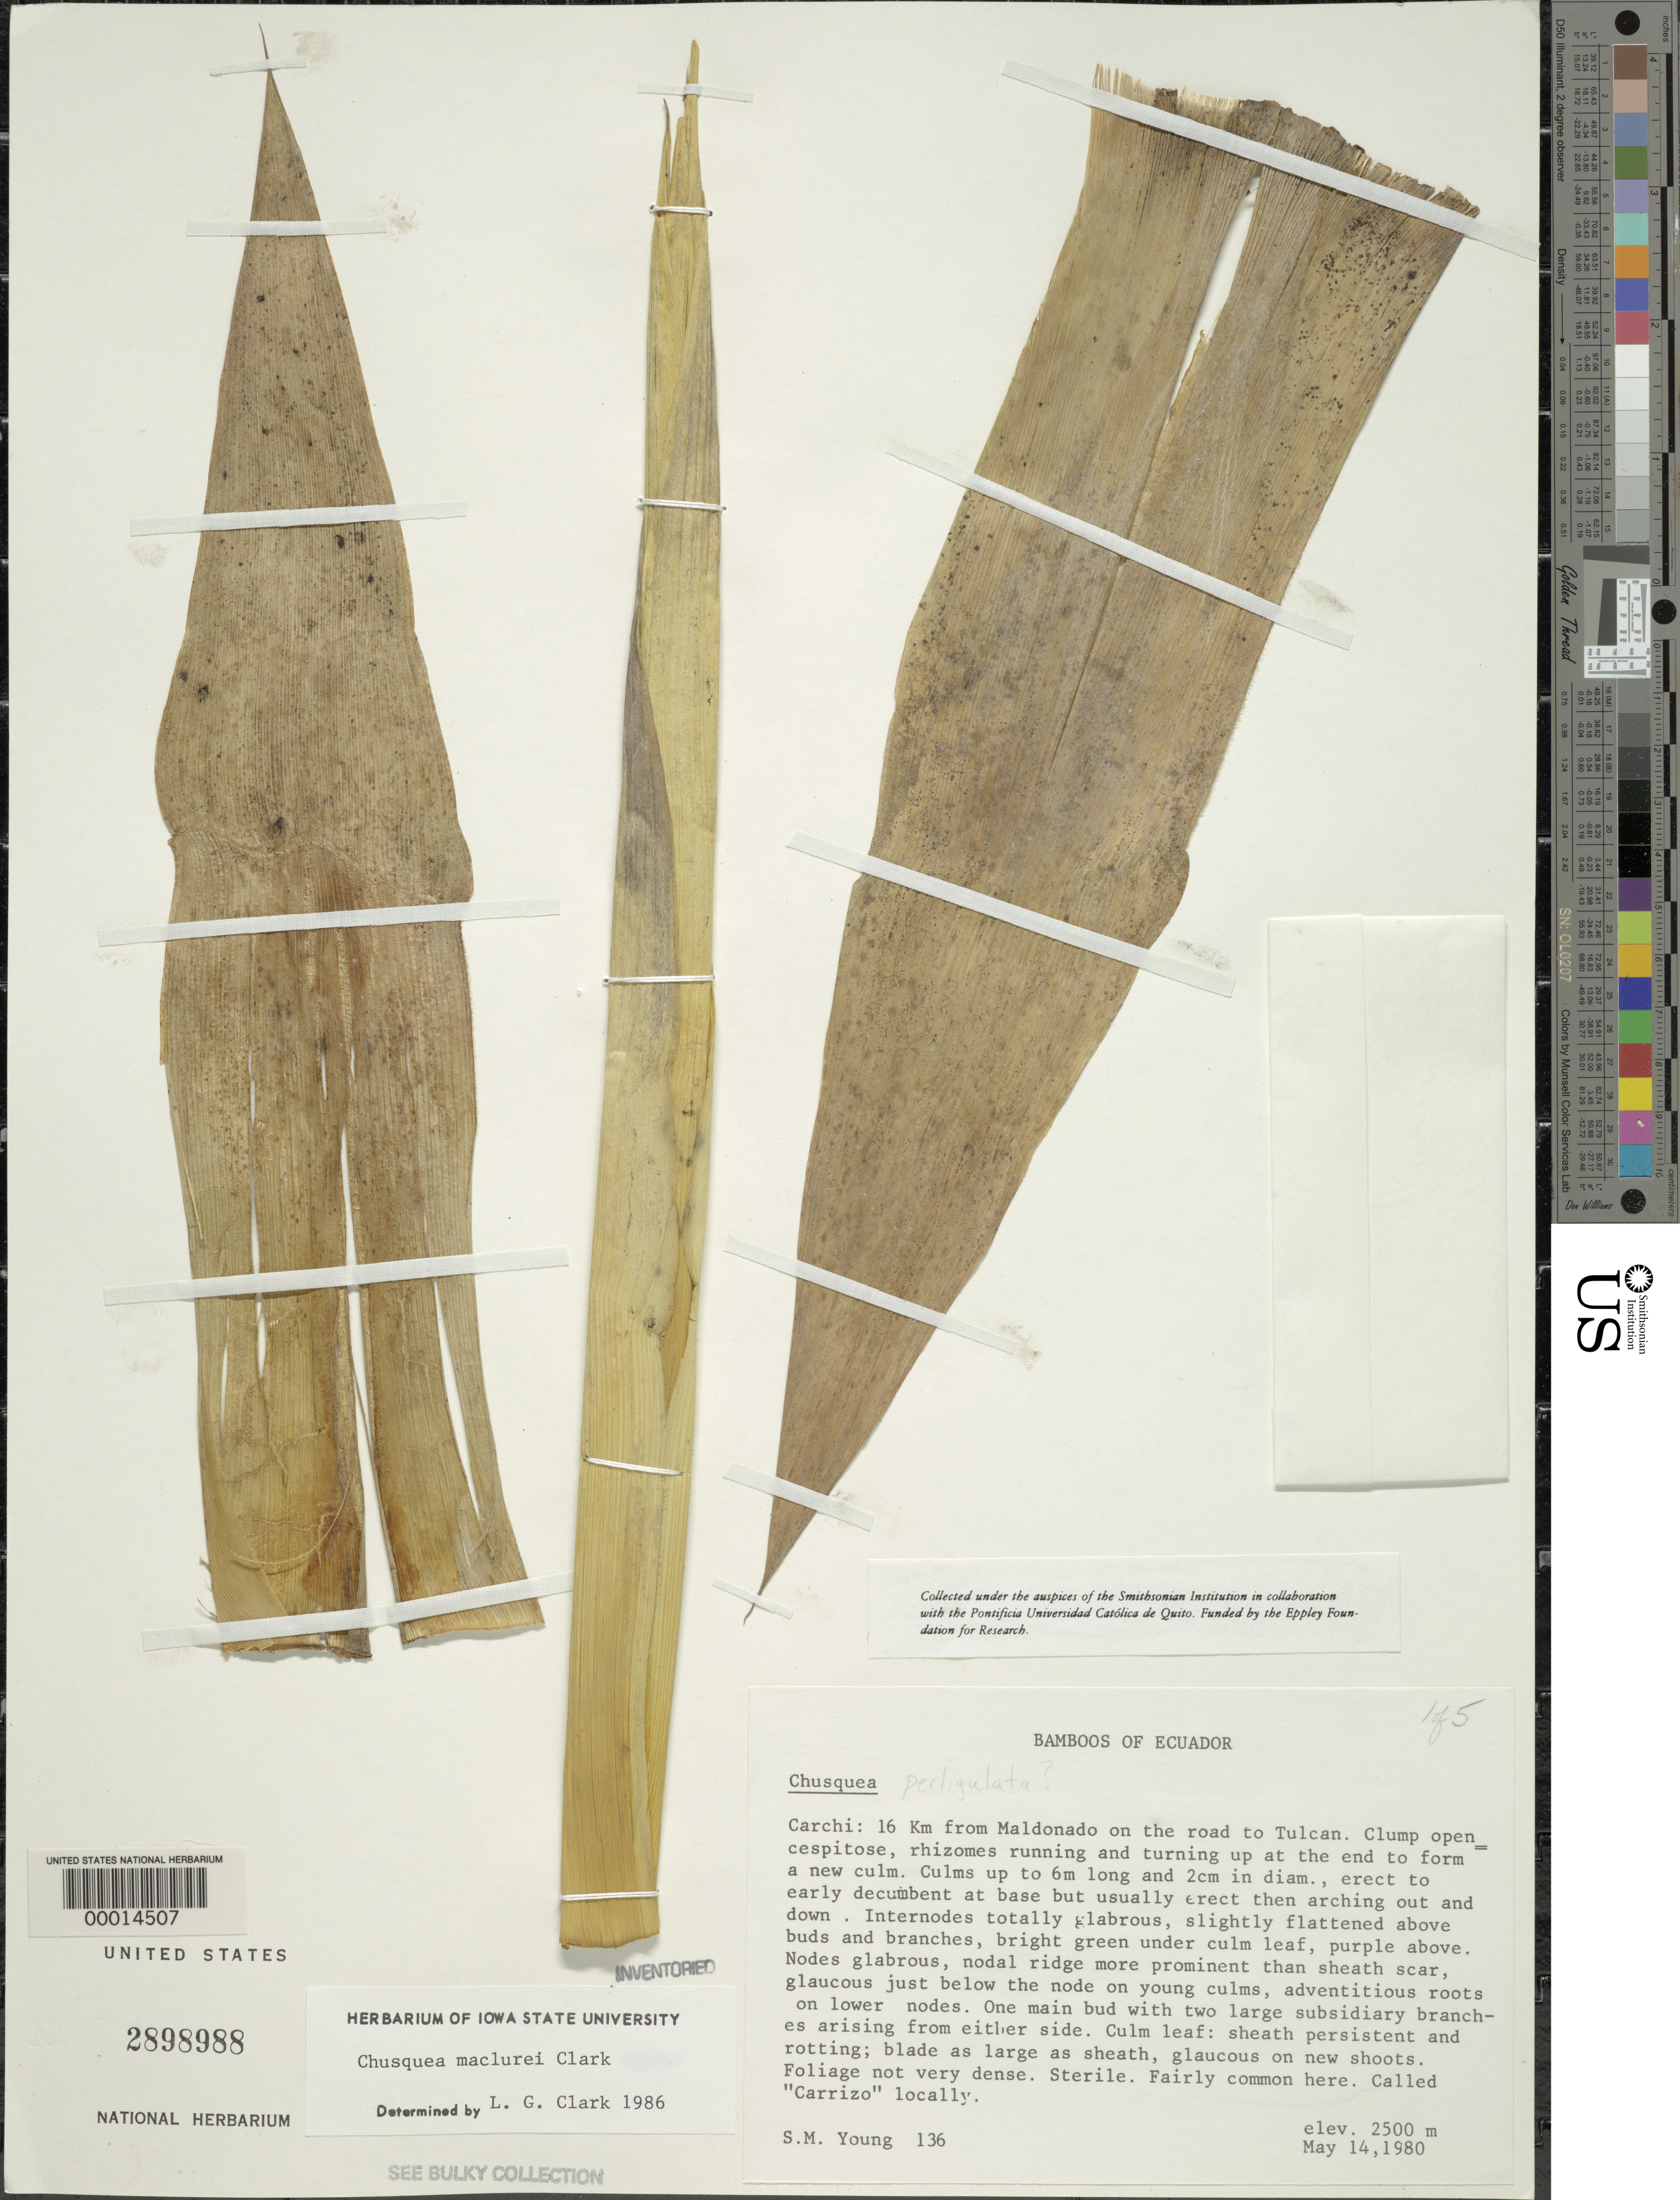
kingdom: Plantae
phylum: Tracheophyta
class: Liliopsida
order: Poales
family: Poaceae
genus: Chusquea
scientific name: Chusquea maclurei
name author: L.G. Clark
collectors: S. Young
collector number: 136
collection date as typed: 14 May 1980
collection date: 1980-05-14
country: Ecuador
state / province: Carchi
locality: Maldonado/Tulcan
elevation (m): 2500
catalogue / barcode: US 2898988